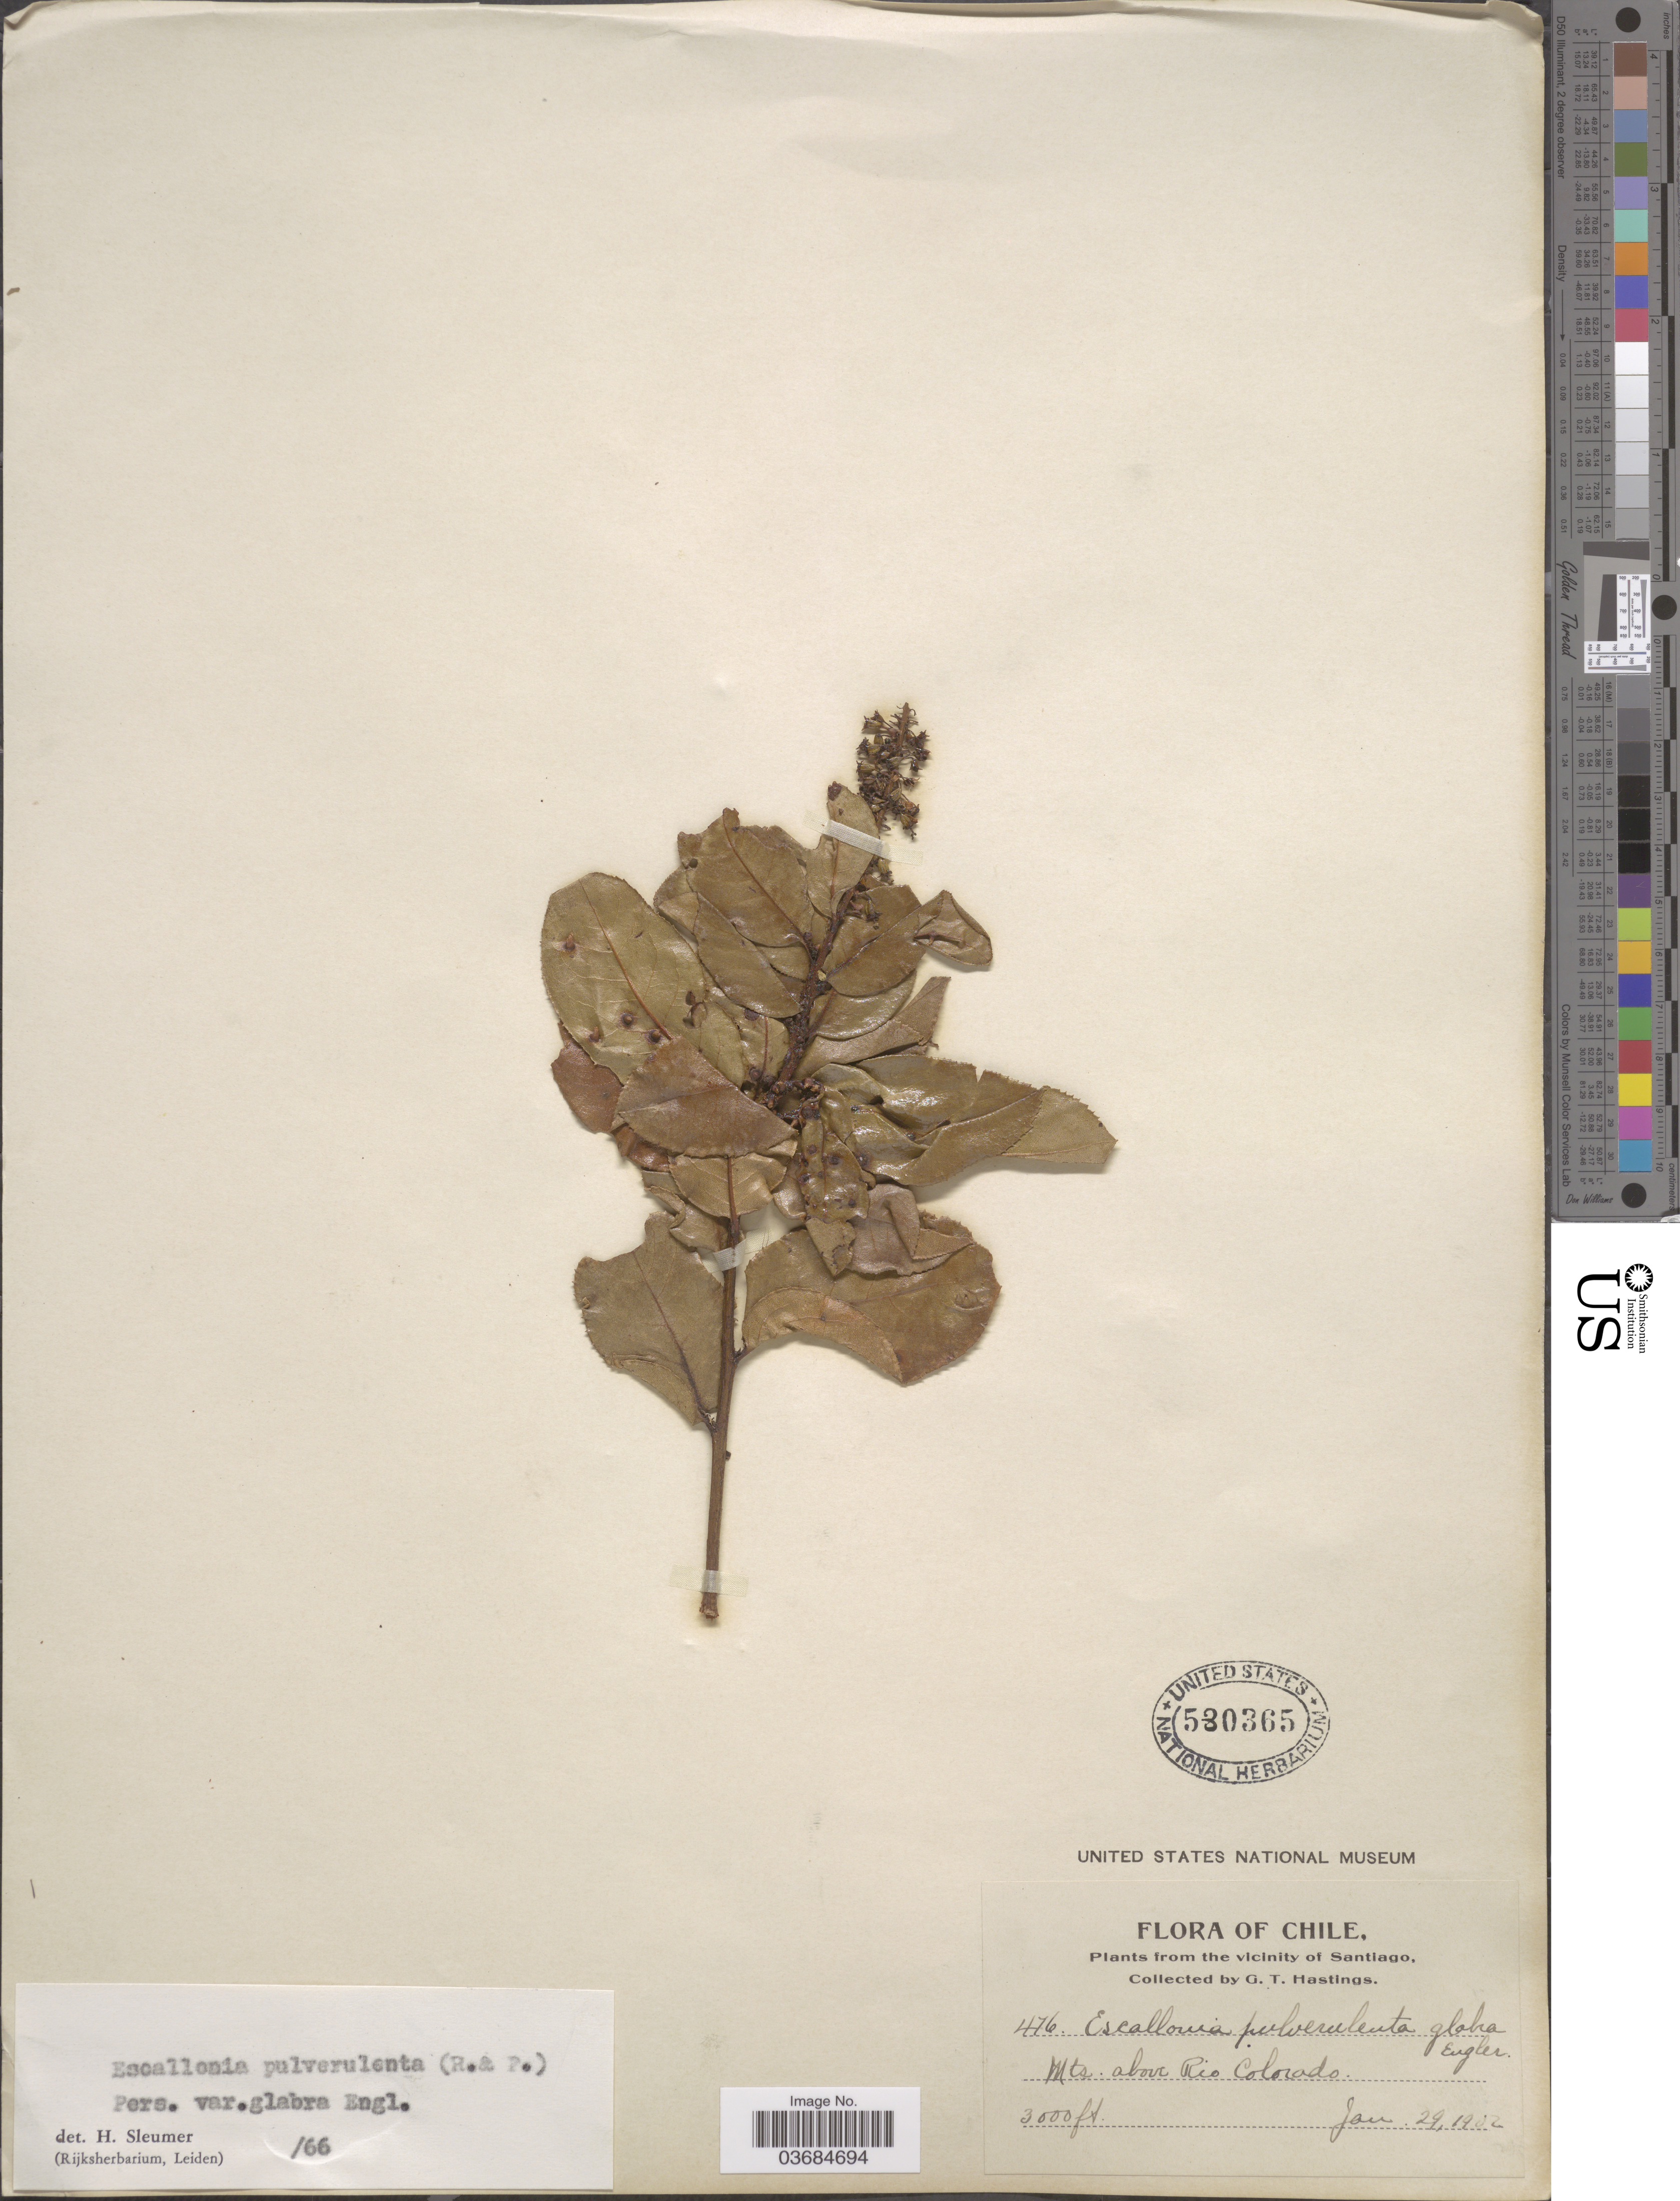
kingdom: Plantae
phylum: Tracheophyta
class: Magnoliopsida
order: Escalloniales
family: Escalloniaceae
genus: Escallonia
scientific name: Escallonia pulverulenta var. glabra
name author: Engl.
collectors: G. Hastings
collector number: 476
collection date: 1902-01-29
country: Chile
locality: The vicinity of Santiago. Mts. above Rio Colorado.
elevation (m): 914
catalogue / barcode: US 530365